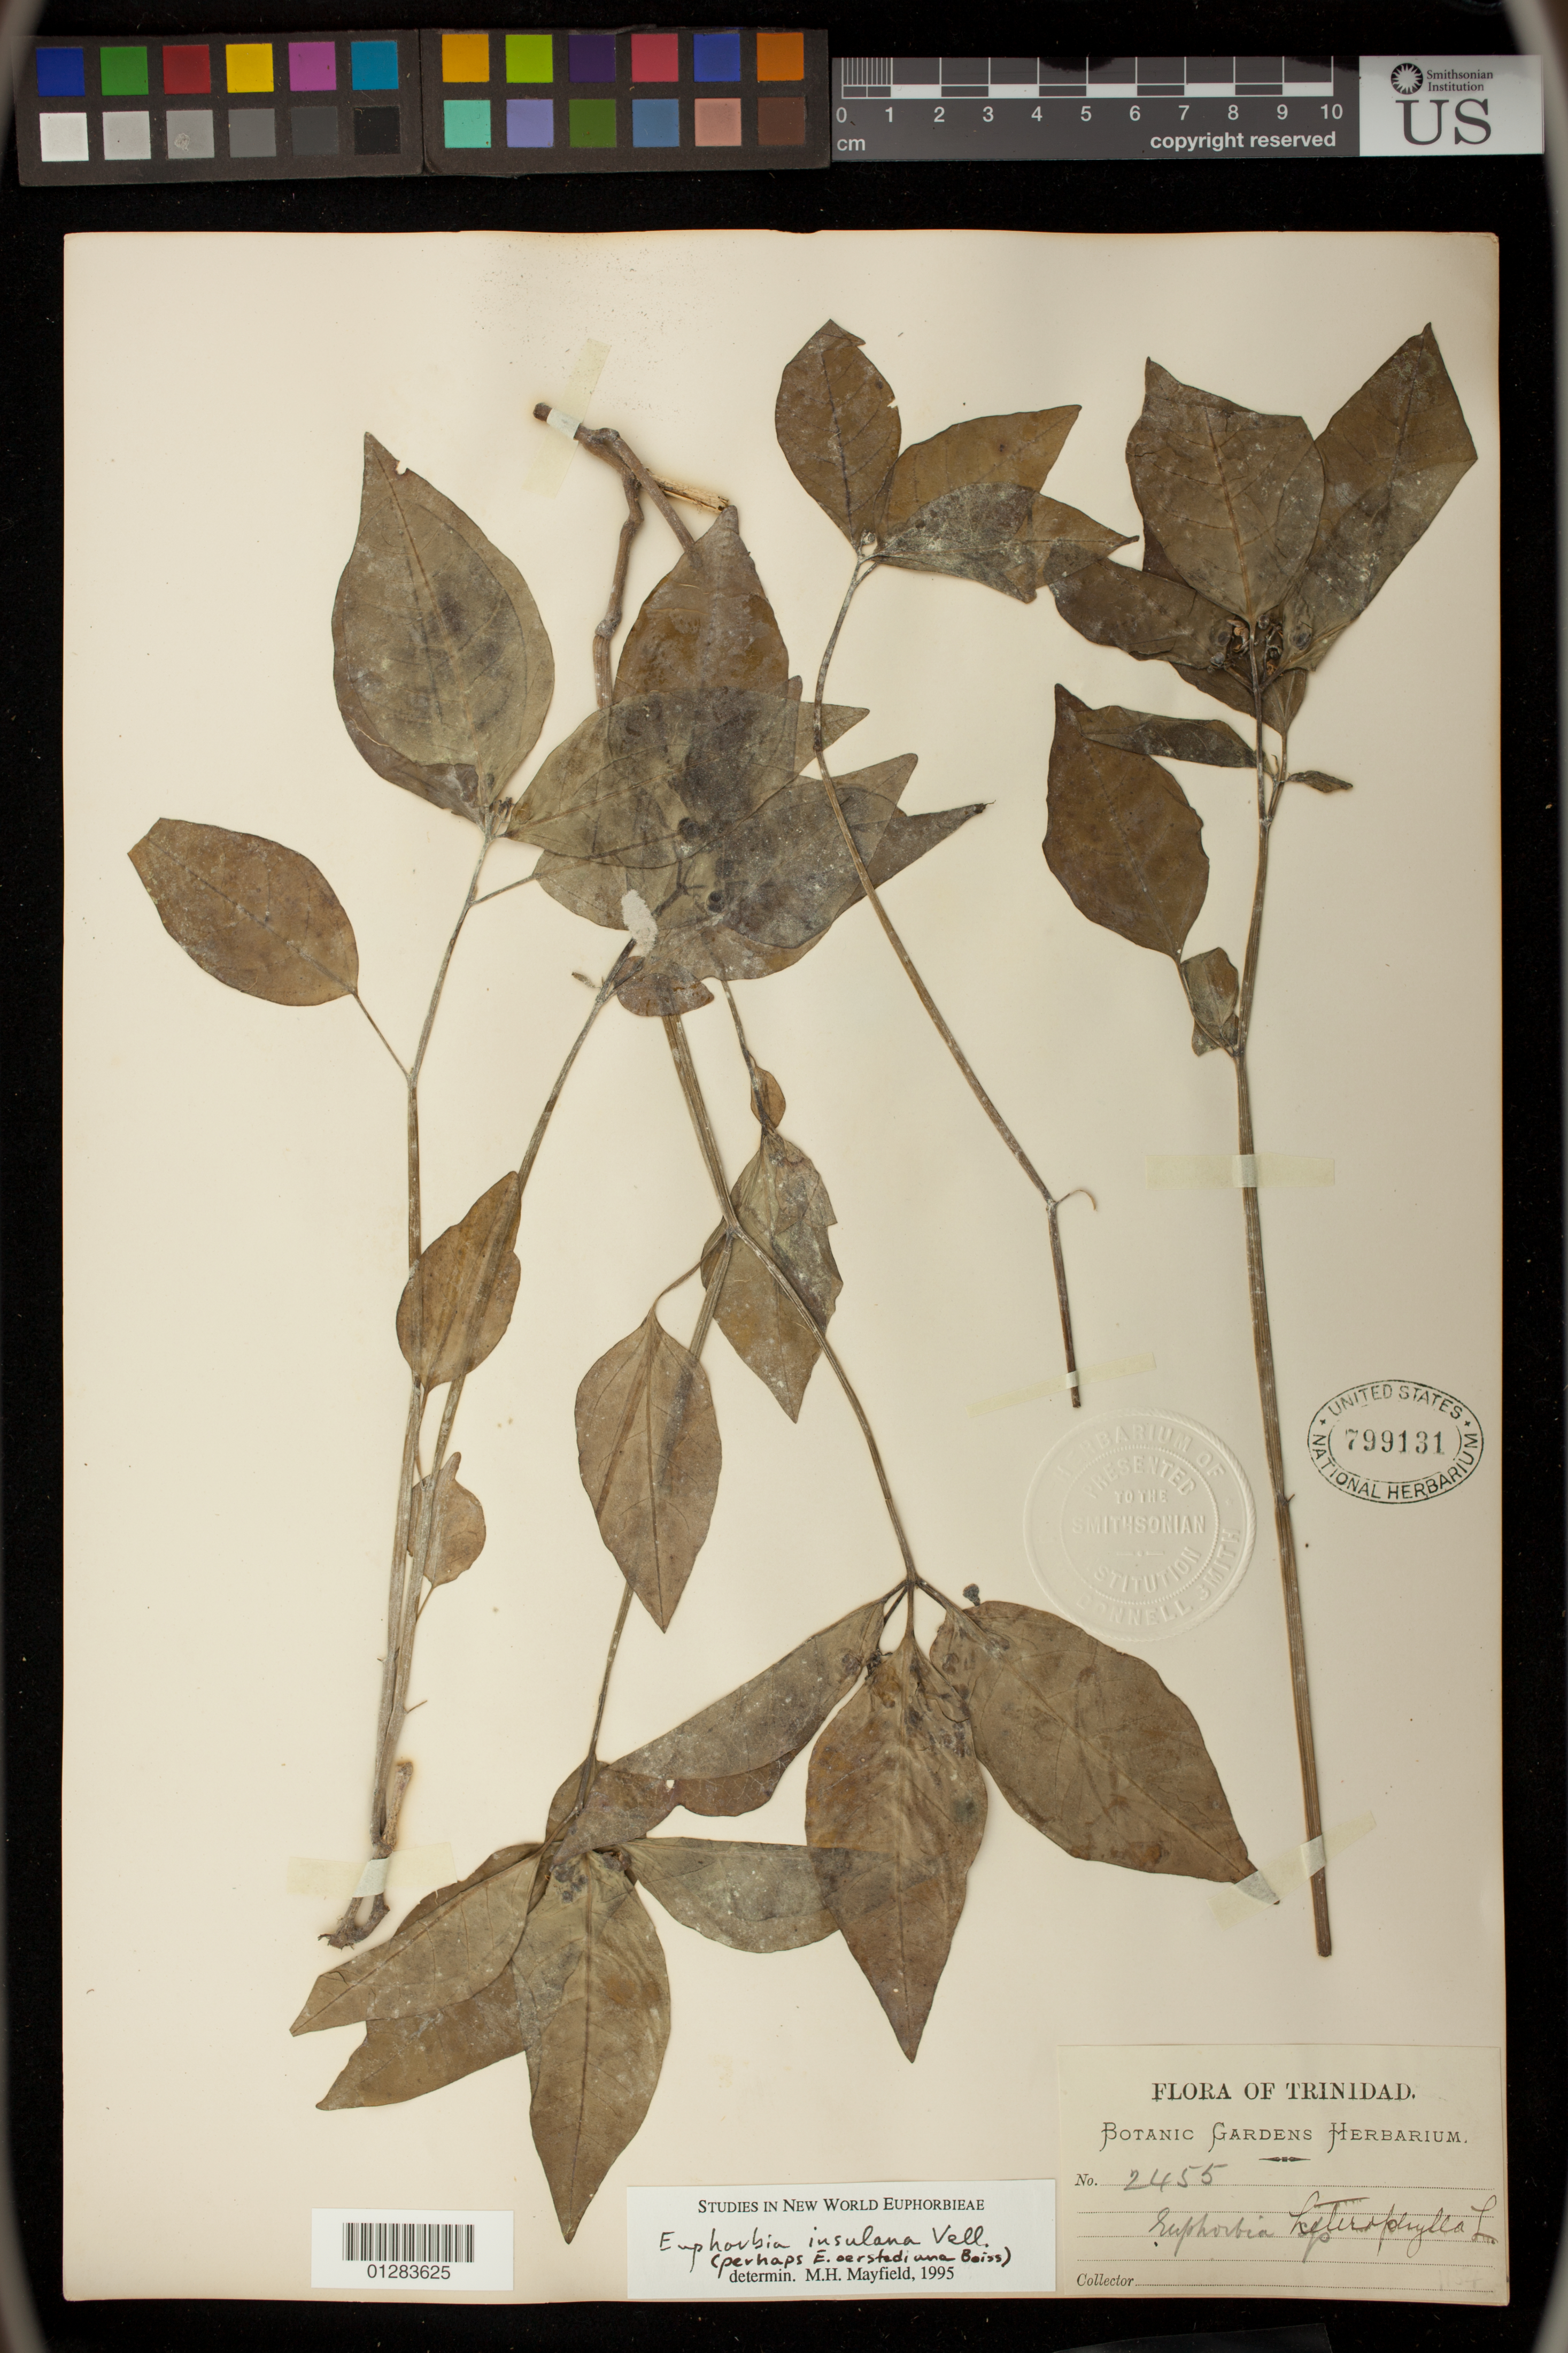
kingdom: Plantae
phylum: Tracheophyta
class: Magnoliopsida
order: Malpighiales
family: Euphorbiaceae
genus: Euphorbia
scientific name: Euphorbia insulana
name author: Vell.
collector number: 2455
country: Trinidad and Tobago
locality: Trinidad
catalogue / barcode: US 799131